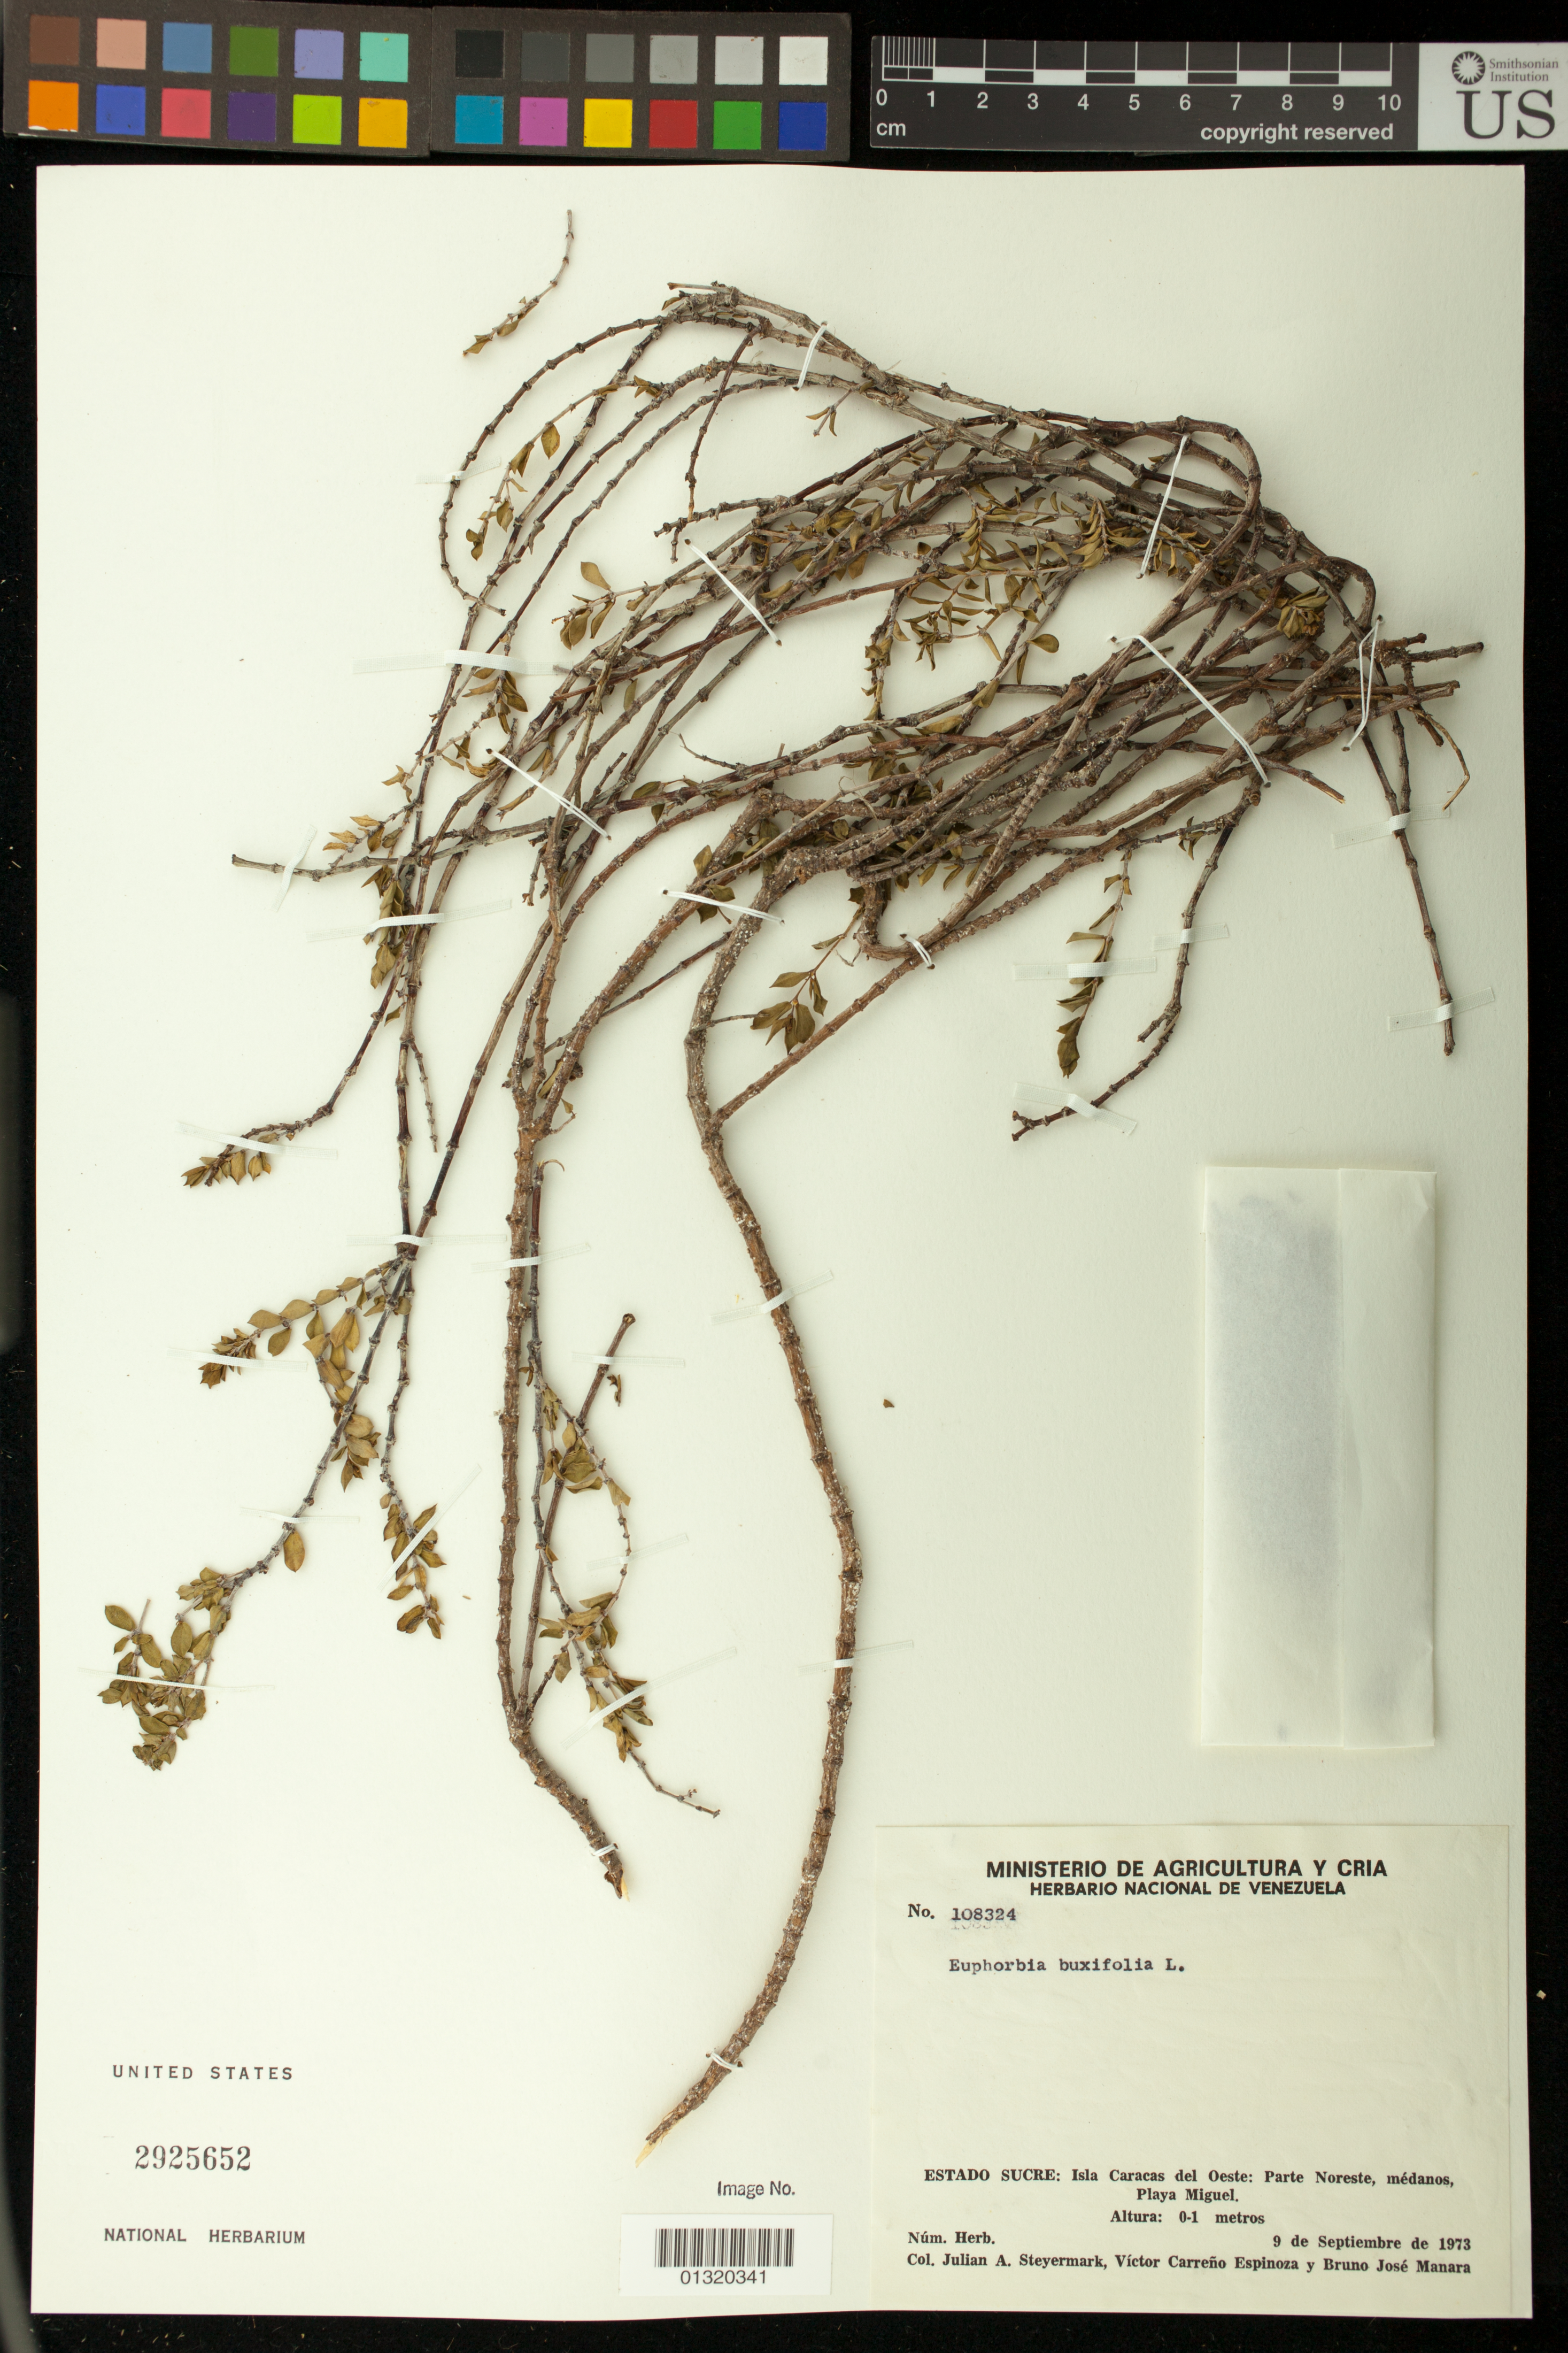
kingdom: Plantae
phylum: Tracheophyta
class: Magnoliopsida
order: Malpighiales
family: Euphorbiaceae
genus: Euphorbia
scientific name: Euphorbia mesembryanthemifolia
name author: Jacq.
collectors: J. Steyermark, V. Espinoza & B. Manara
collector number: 108324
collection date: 1973-09-09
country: Venezuela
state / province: Sucre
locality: Isla Caracas del Oeste: Parte Noreste, medanos, Playa Miguel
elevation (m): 0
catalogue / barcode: US 2925652